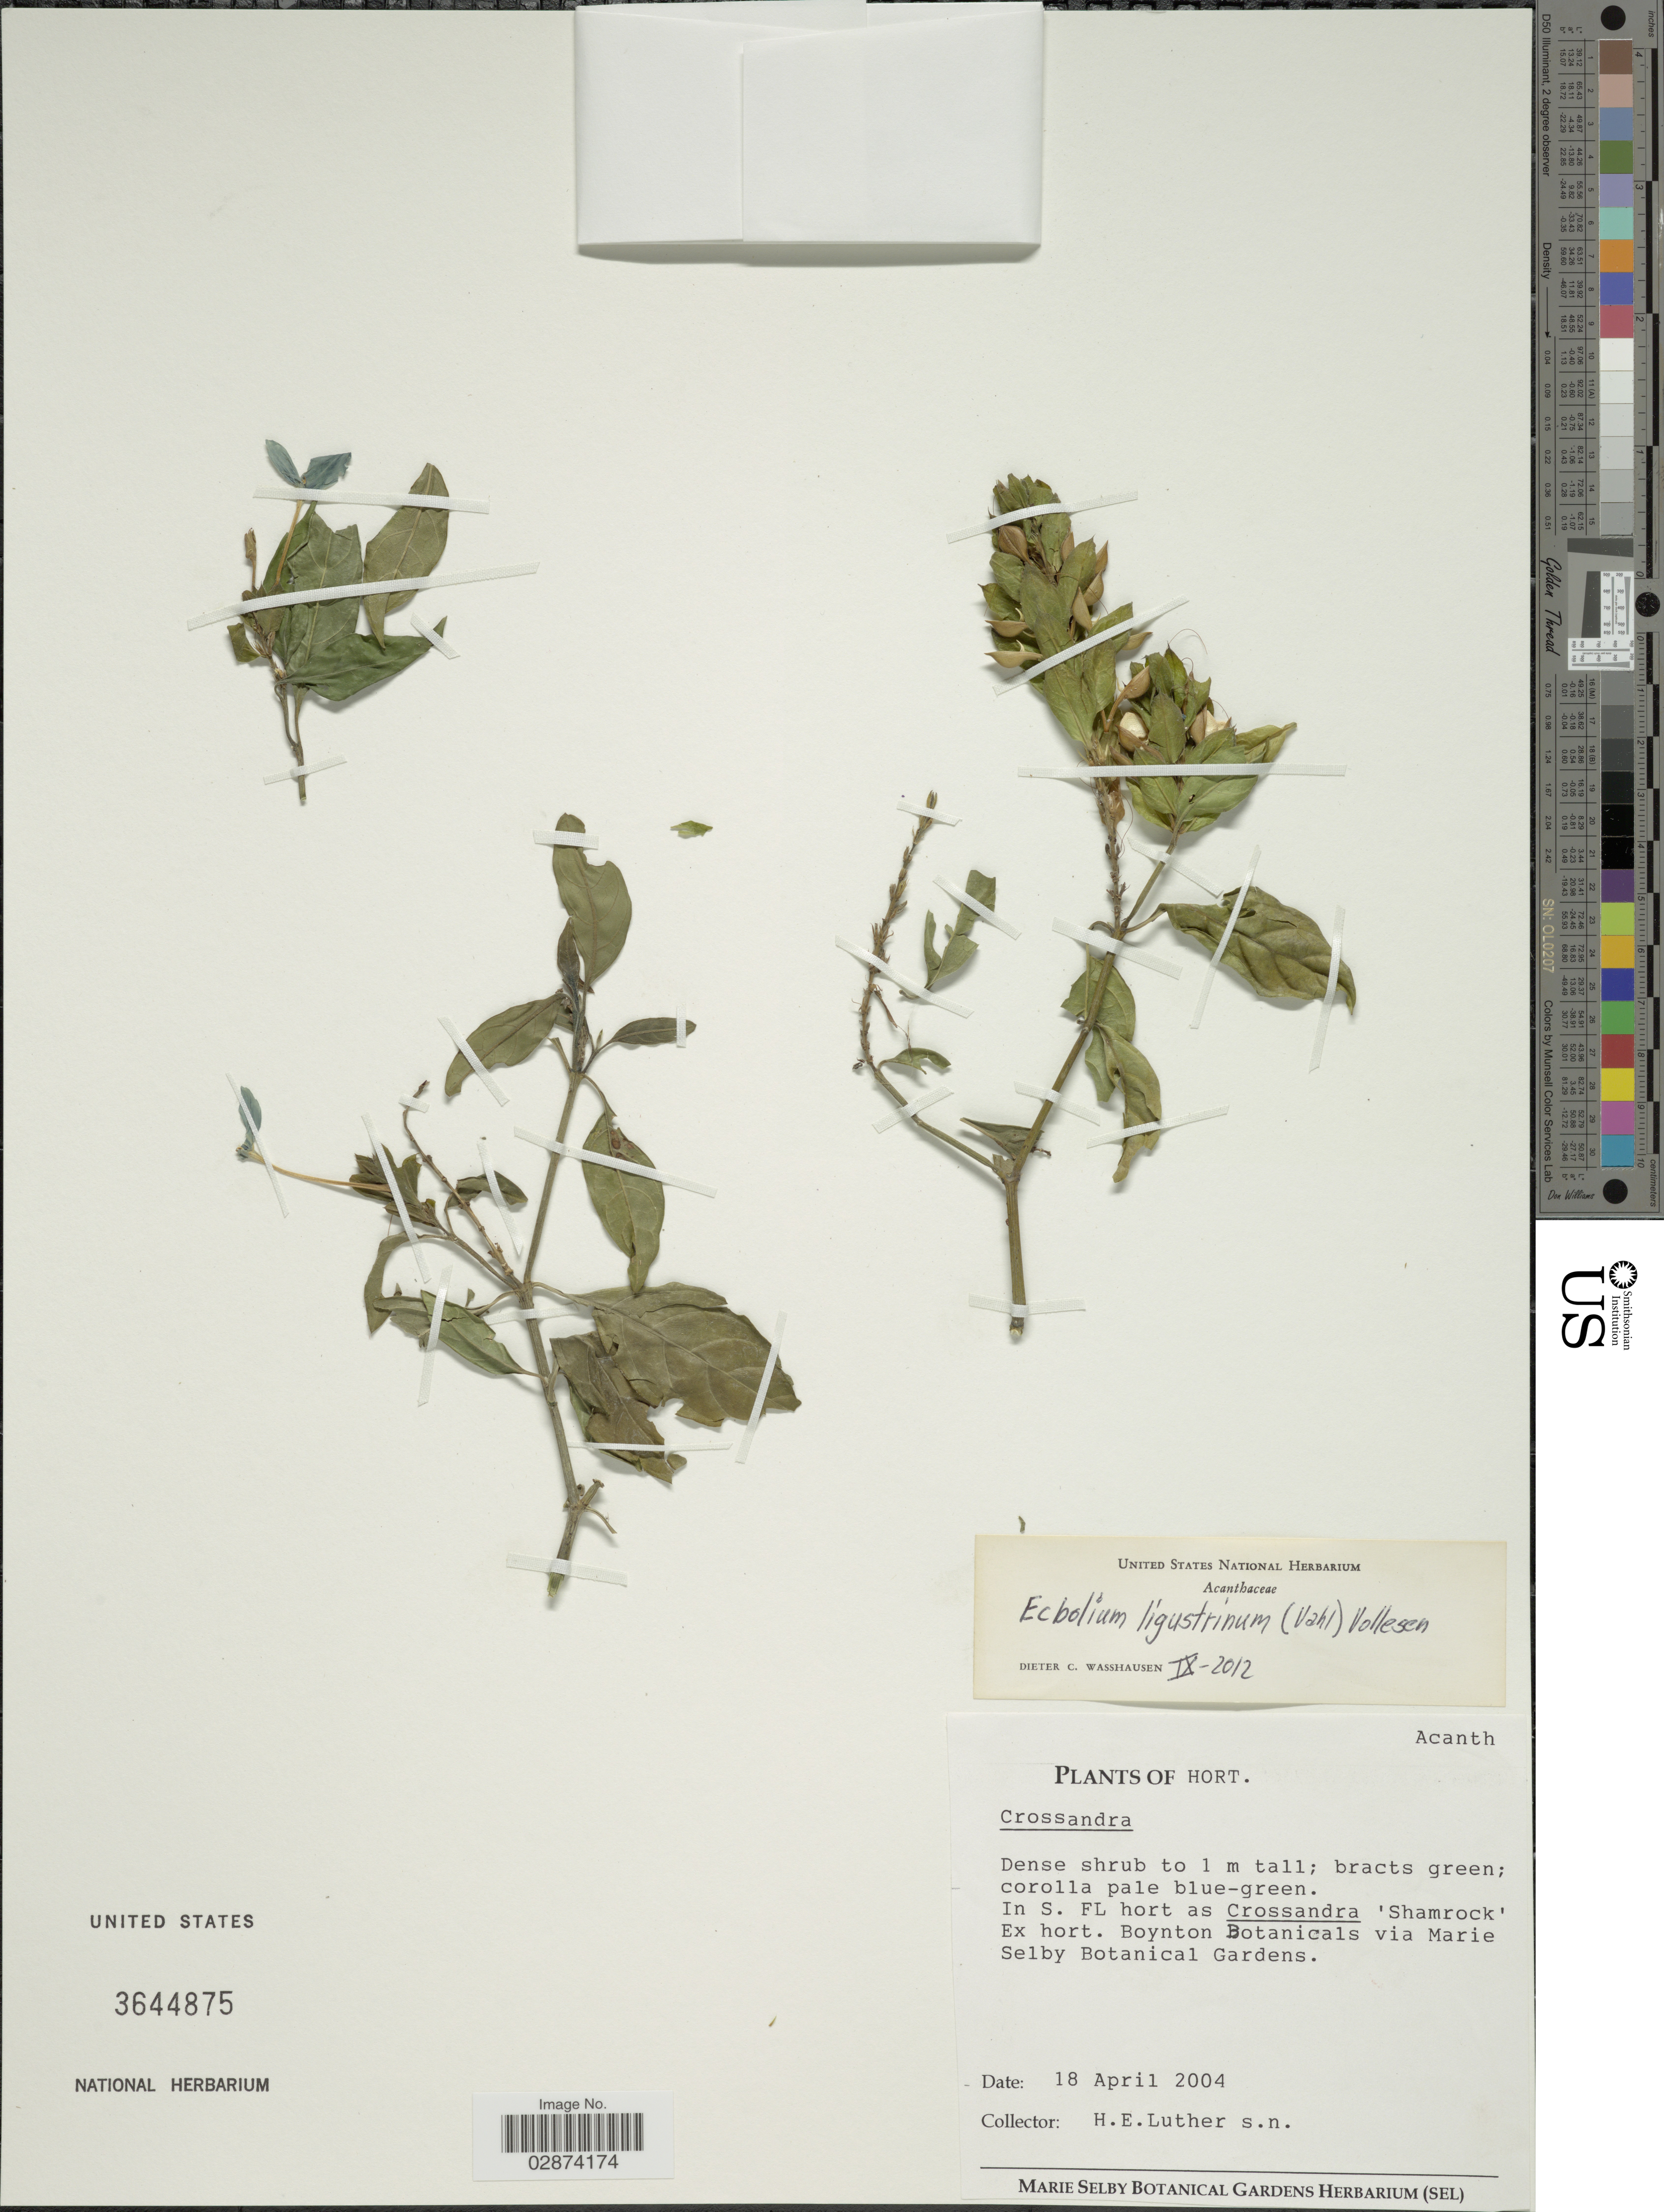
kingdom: Plantae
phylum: Tracheophyta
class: Magnoliopsida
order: Lamiales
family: Acanthaceae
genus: Ecbolium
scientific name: Ecbolium ligustrinum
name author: (Vahl) Vollesen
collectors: Hans E. Luther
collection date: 2004-04-18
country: United States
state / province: Florida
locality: Hort. In S. Fl hort as Crossandra 'Shamrock'. Ex hort. Boynton Botanicals via Marie Selby Botanical Gardens.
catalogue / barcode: US 3644875